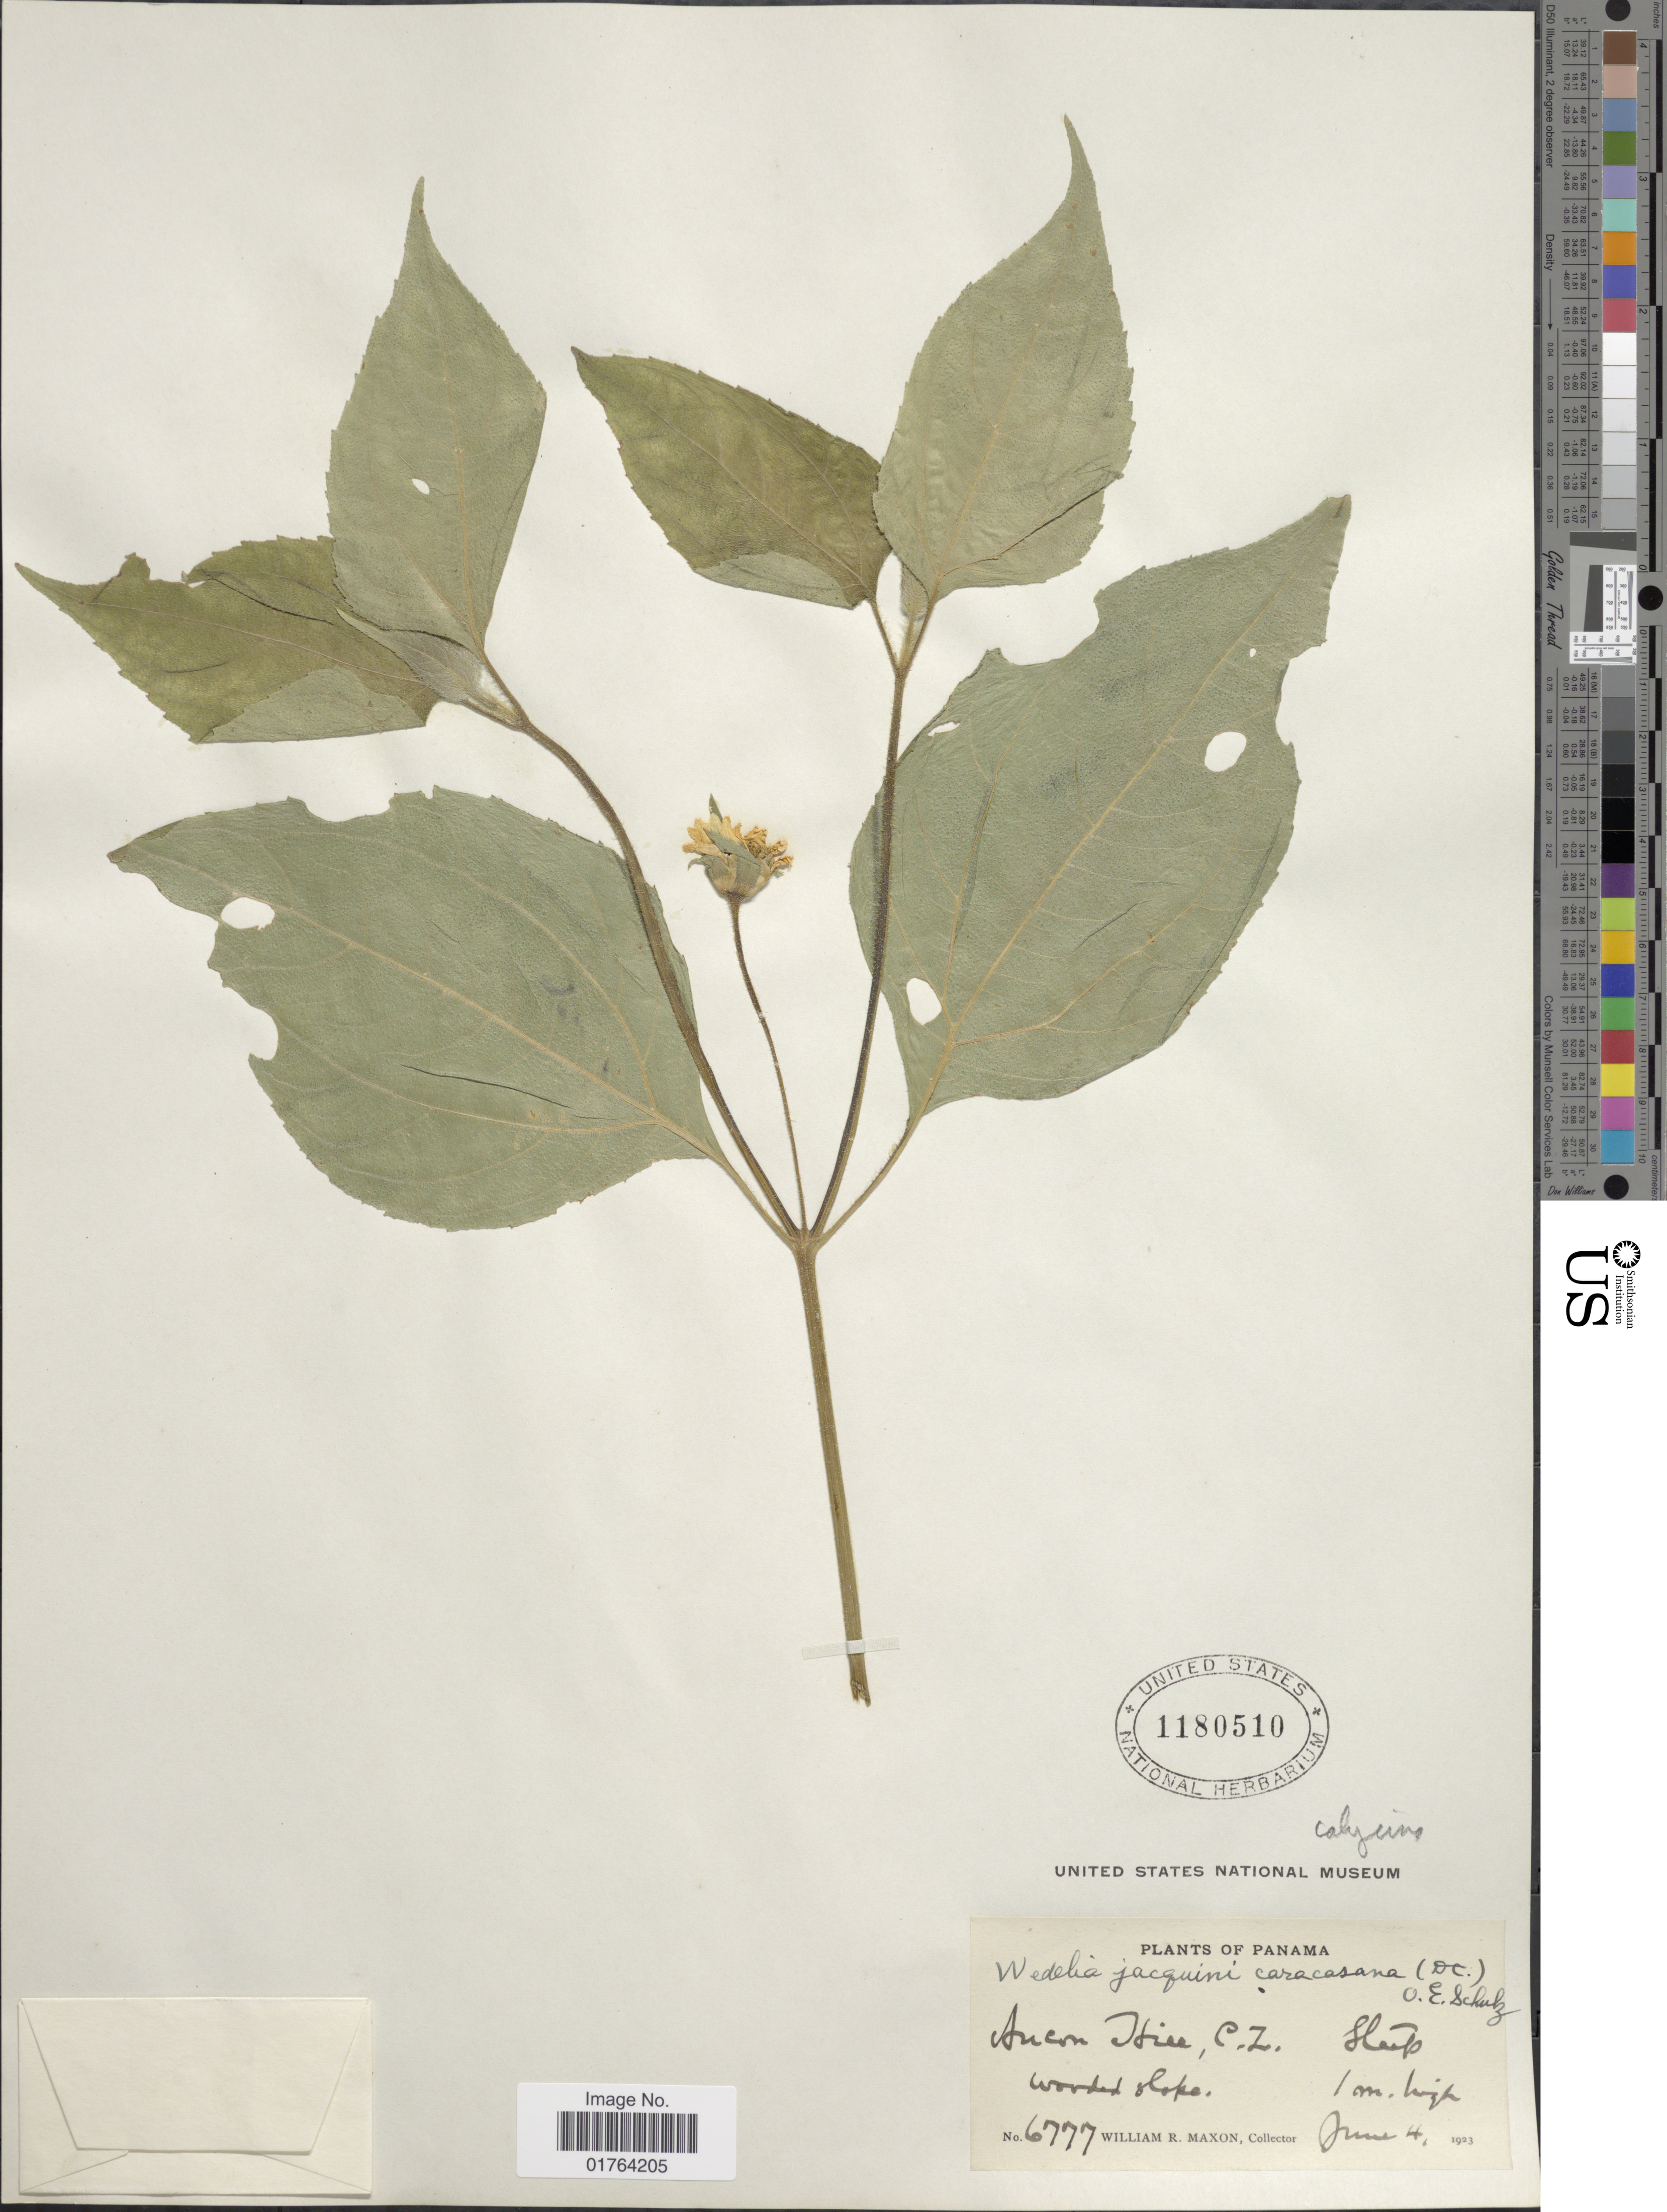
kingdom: Plantae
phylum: Tracheophyta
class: Magnoliopsida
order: Asterales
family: Asteraceae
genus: Wedelia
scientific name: Wedelia calycina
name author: Rich.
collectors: W. R. Maxon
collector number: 6777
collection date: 1923-06-04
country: Panama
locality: Aucon Hill, C. Z.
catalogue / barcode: US 1180510